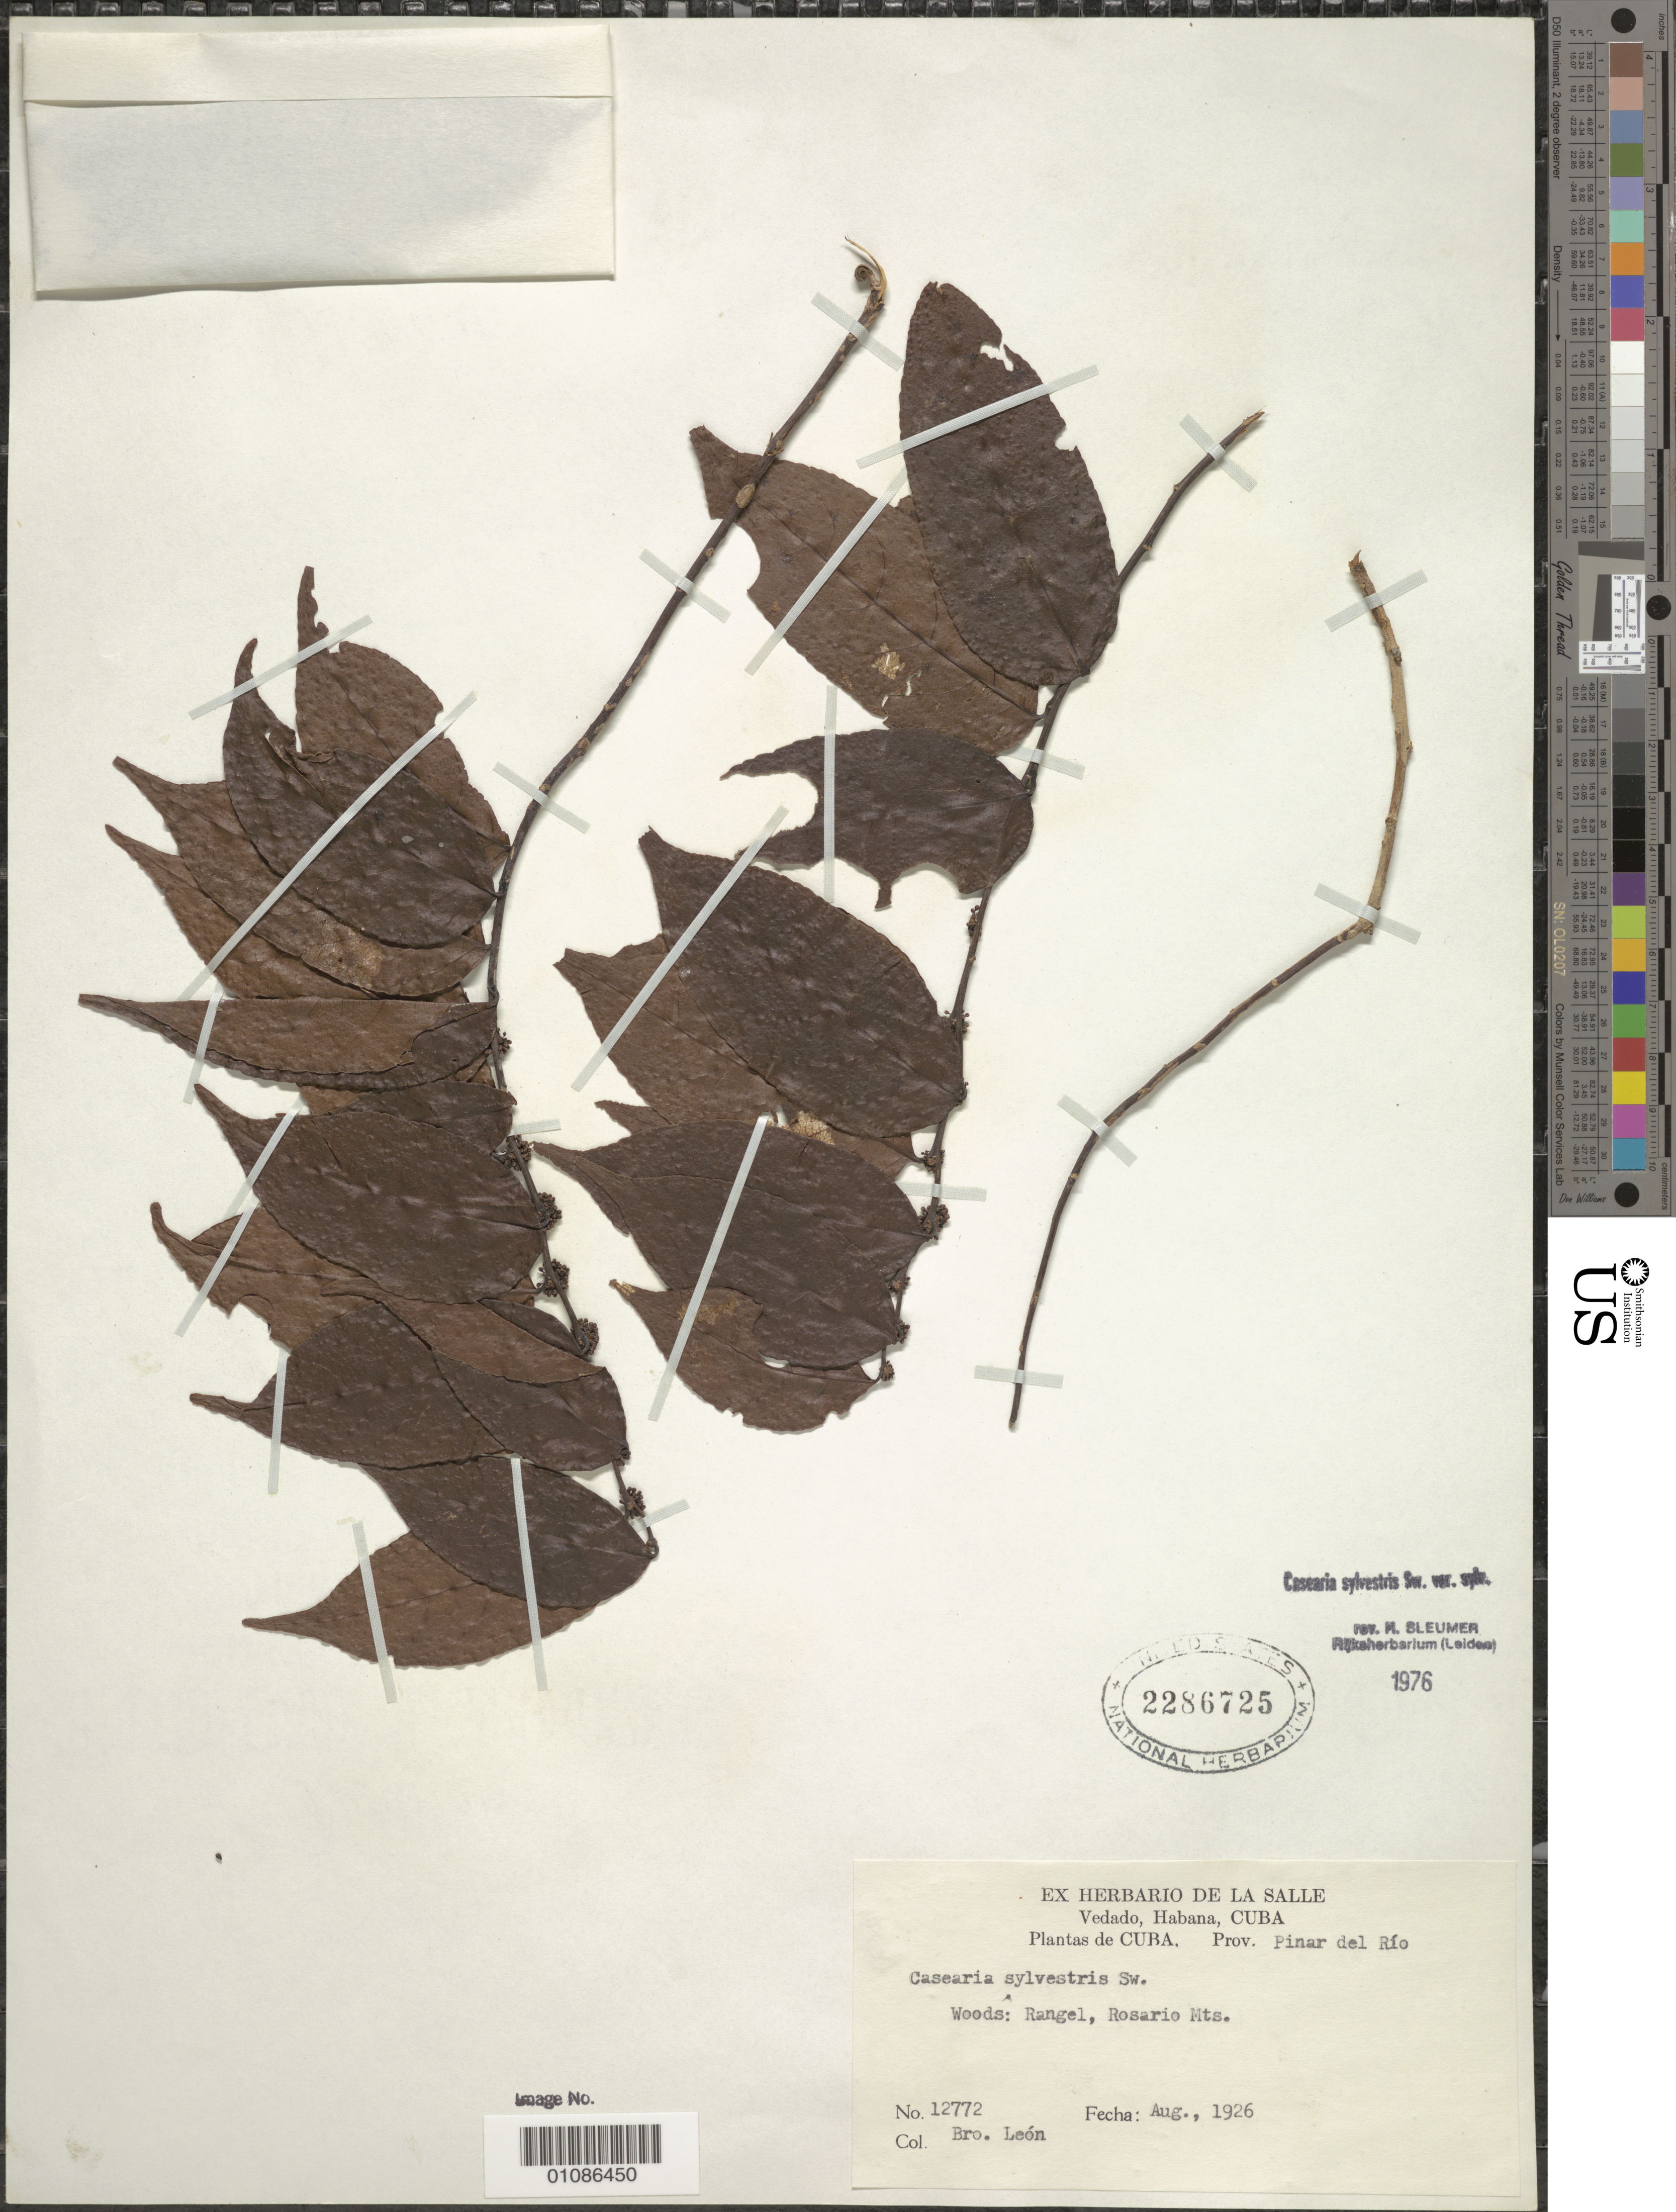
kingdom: Plantae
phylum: Tracheophyta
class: Magnoliopsida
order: Malpighiales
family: Salicaceae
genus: Casearia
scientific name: Casearia sylvestris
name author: Sw.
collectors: Bro. León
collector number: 12772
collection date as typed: Aug 1926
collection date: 1926-08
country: Cuba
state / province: Pinar del Rio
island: Cuba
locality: Pinar del Rio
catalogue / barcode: US 2286725